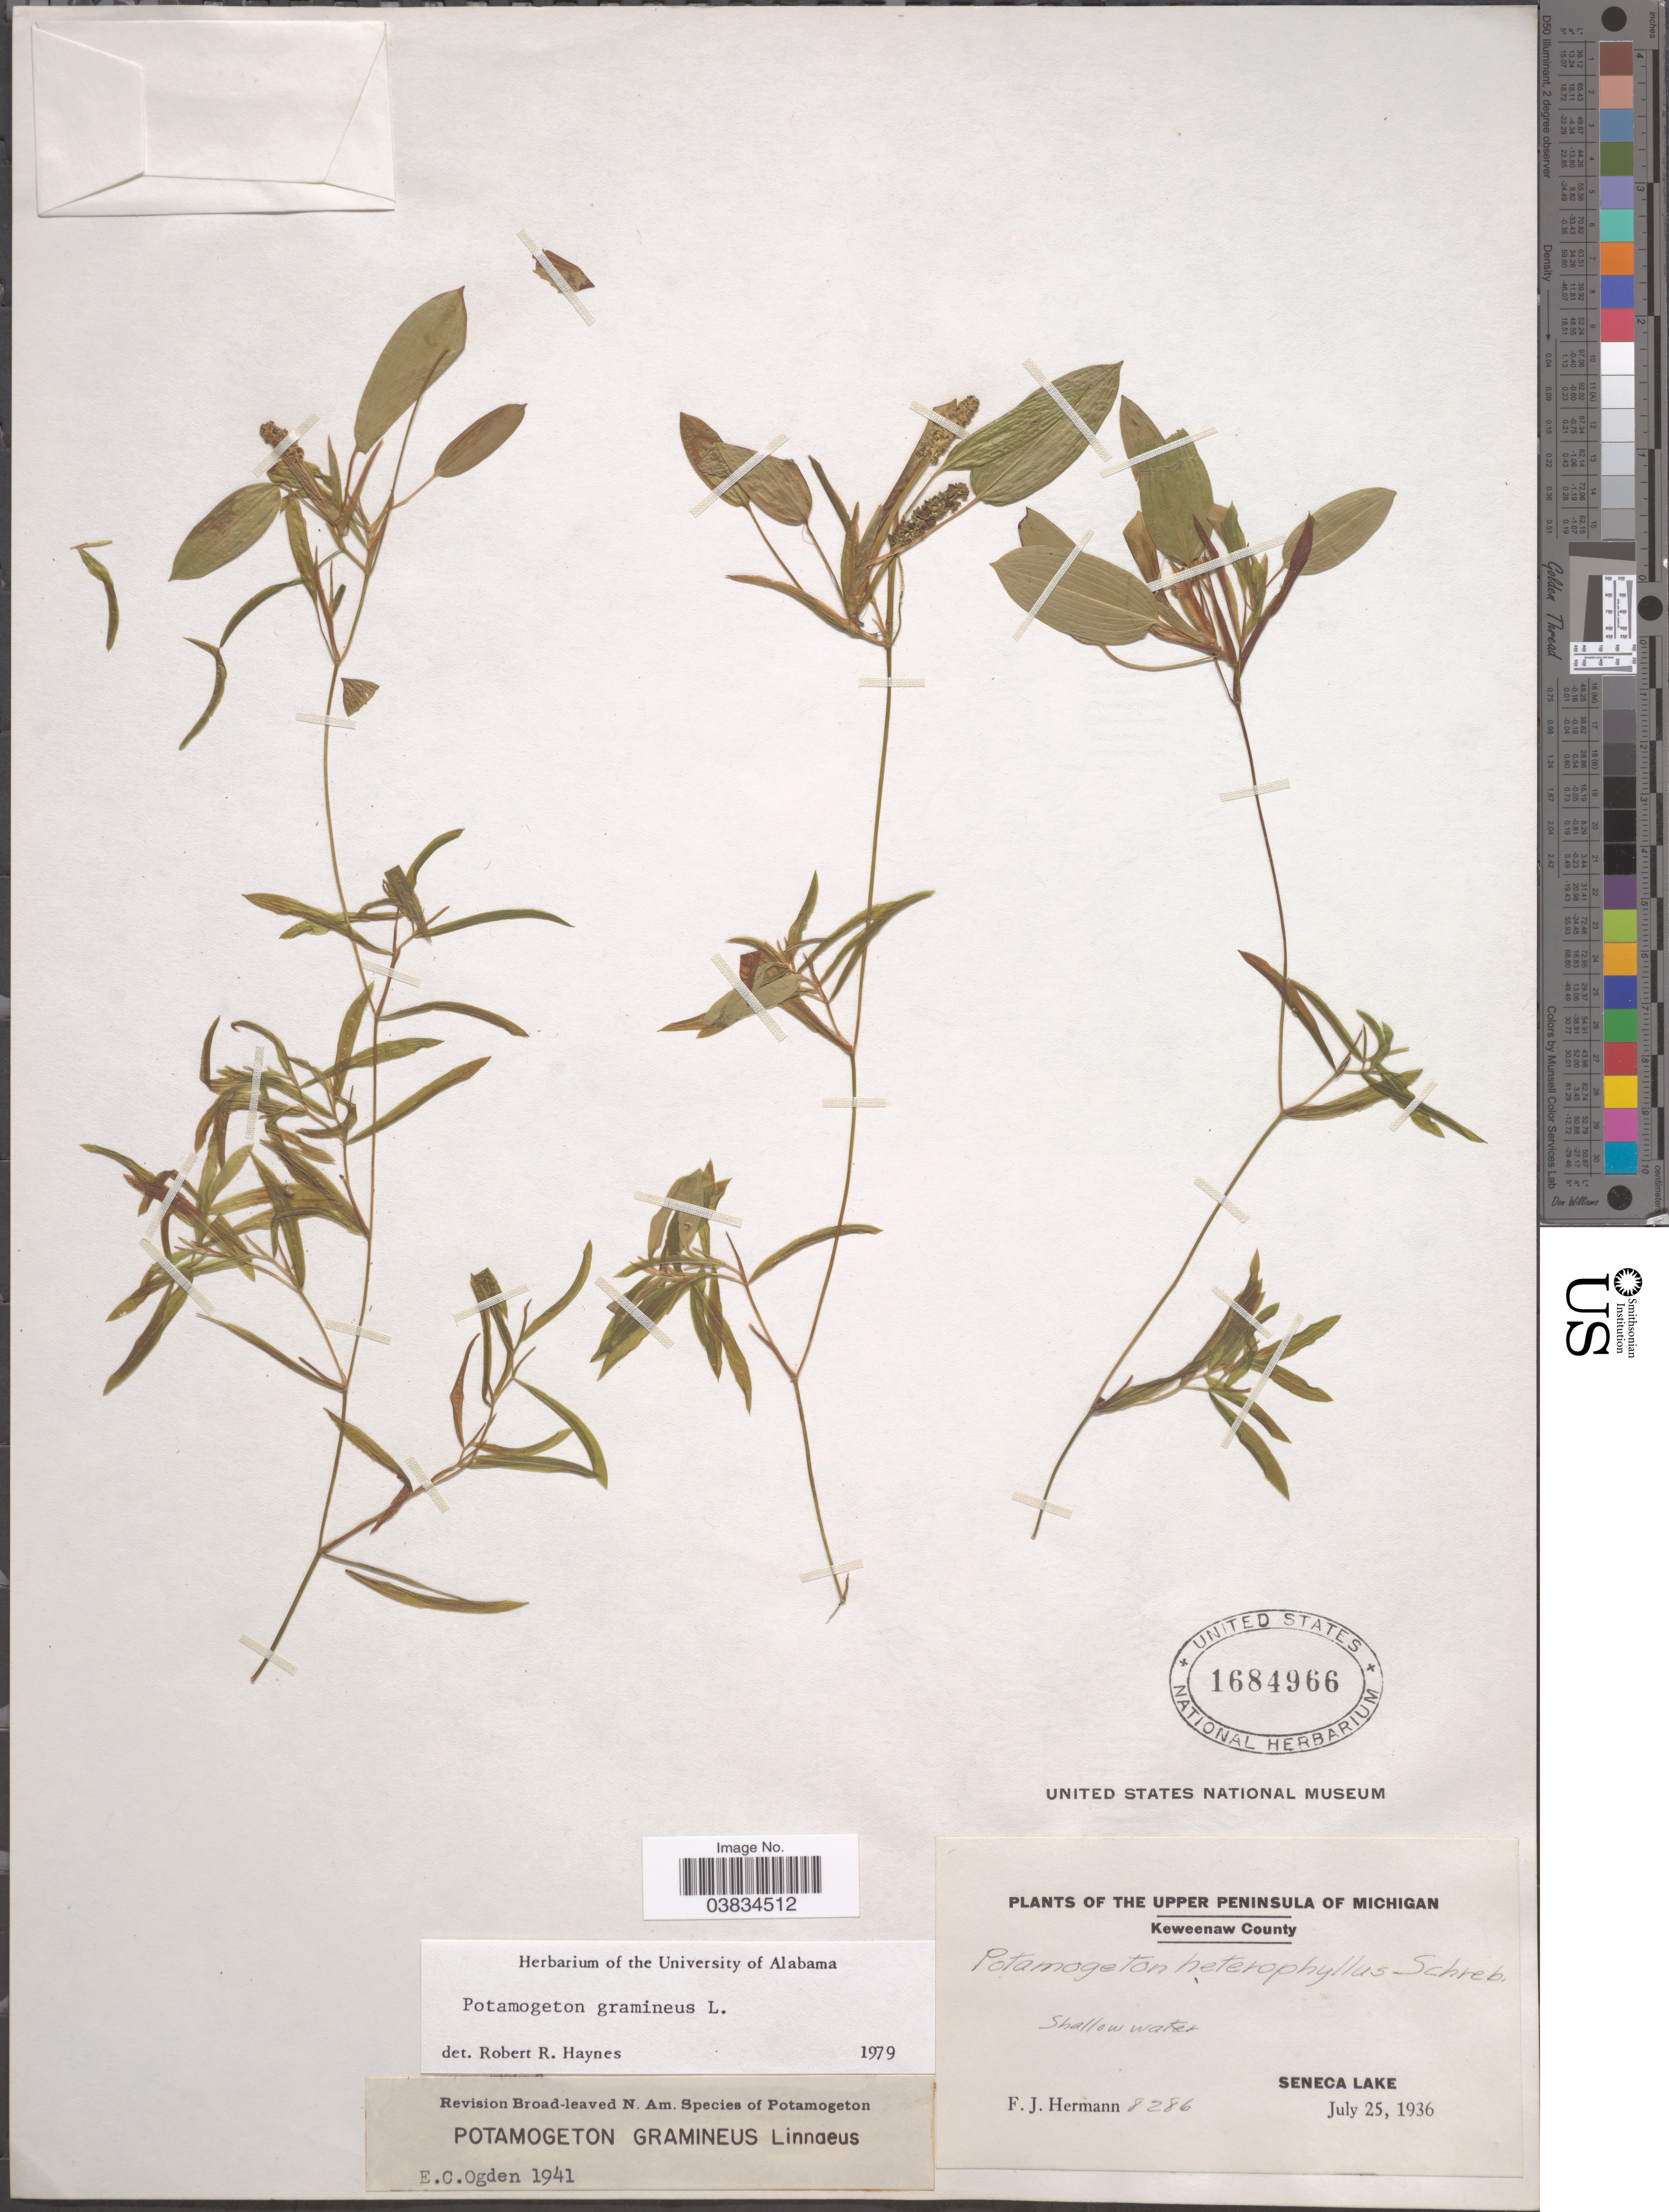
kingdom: Plantae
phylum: Tracheophyta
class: Liliopsida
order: Alismatales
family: Potamogetonaceae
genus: Potamogeton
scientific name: Potamogeton gramineus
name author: L.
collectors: F. J. Hermann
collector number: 8286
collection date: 1936-07-25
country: United States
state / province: Michigan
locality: Upper Peninsula of Michigan. Keweenaw County. Seneca Lake.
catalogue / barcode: US 1684966